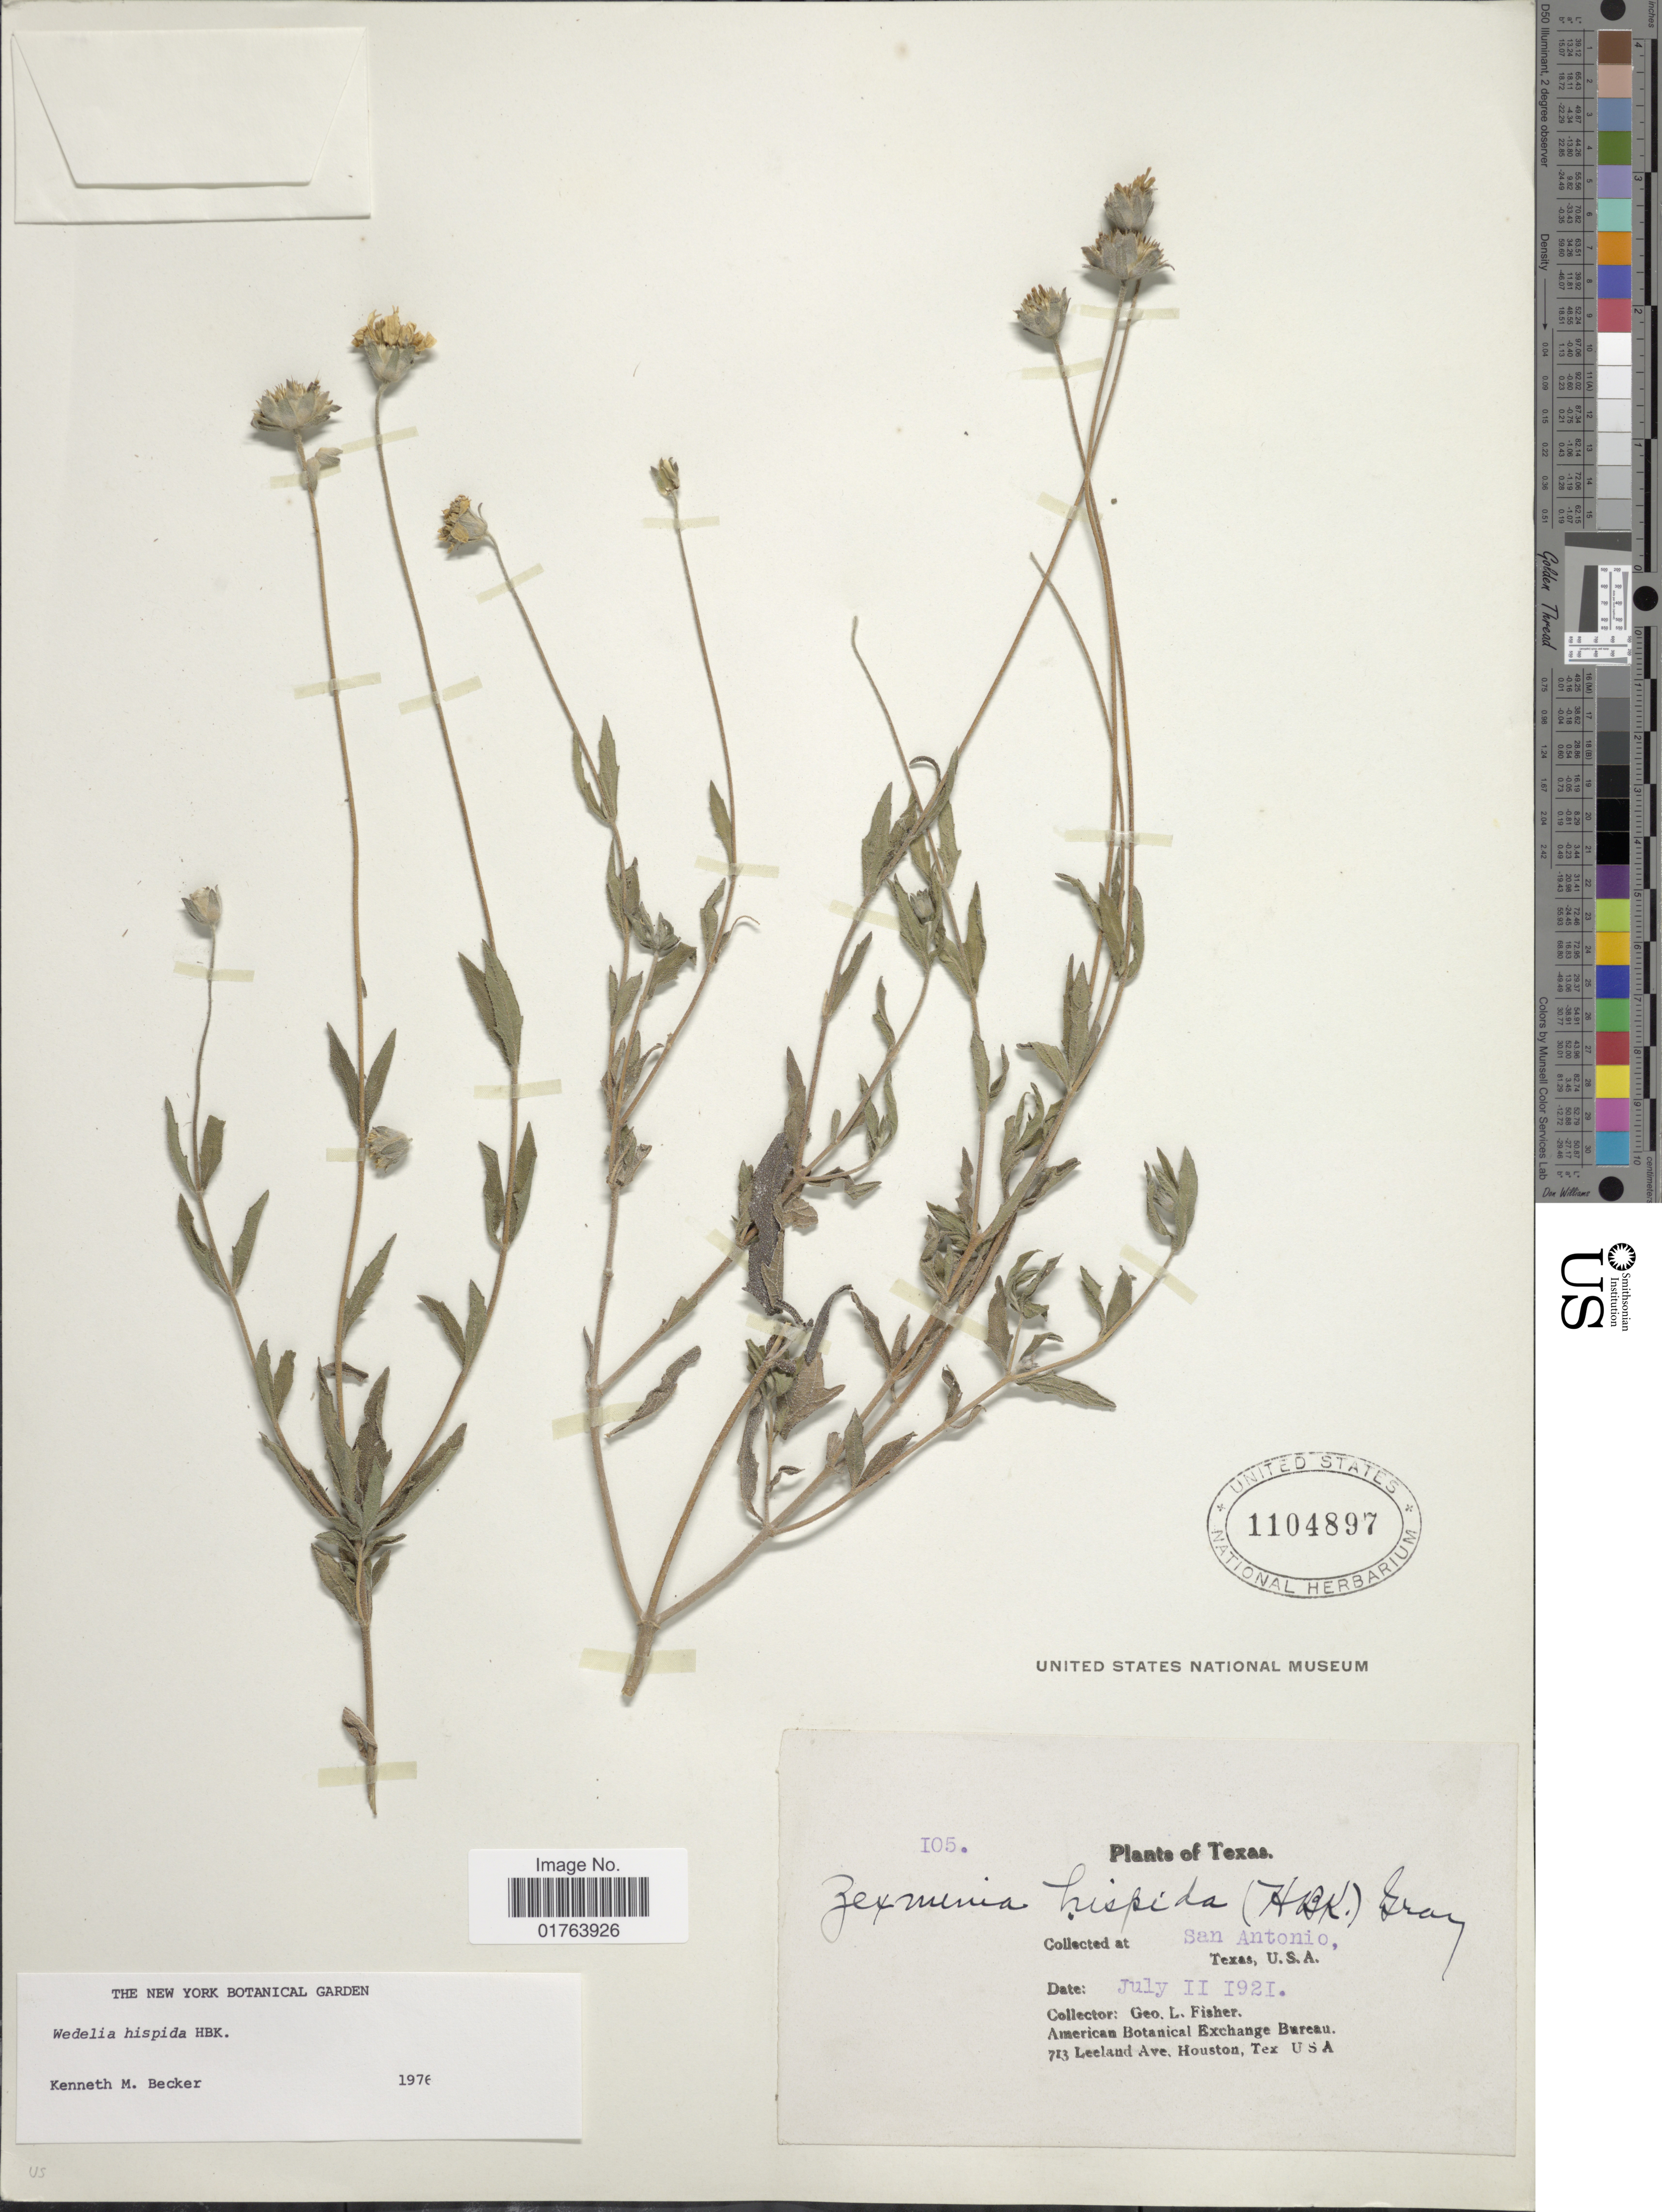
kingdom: Plantae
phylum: Tracheophyta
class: Magnoliopsida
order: Asterales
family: Asteraceae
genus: Wedelia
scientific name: Wedelia acapulcensis var. hispida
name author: (Kunth) Strother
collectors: G. L. Fisher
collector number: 105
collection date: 1921-07-11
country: United States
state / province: Texas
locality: San Antonio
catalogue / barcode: US 1104897